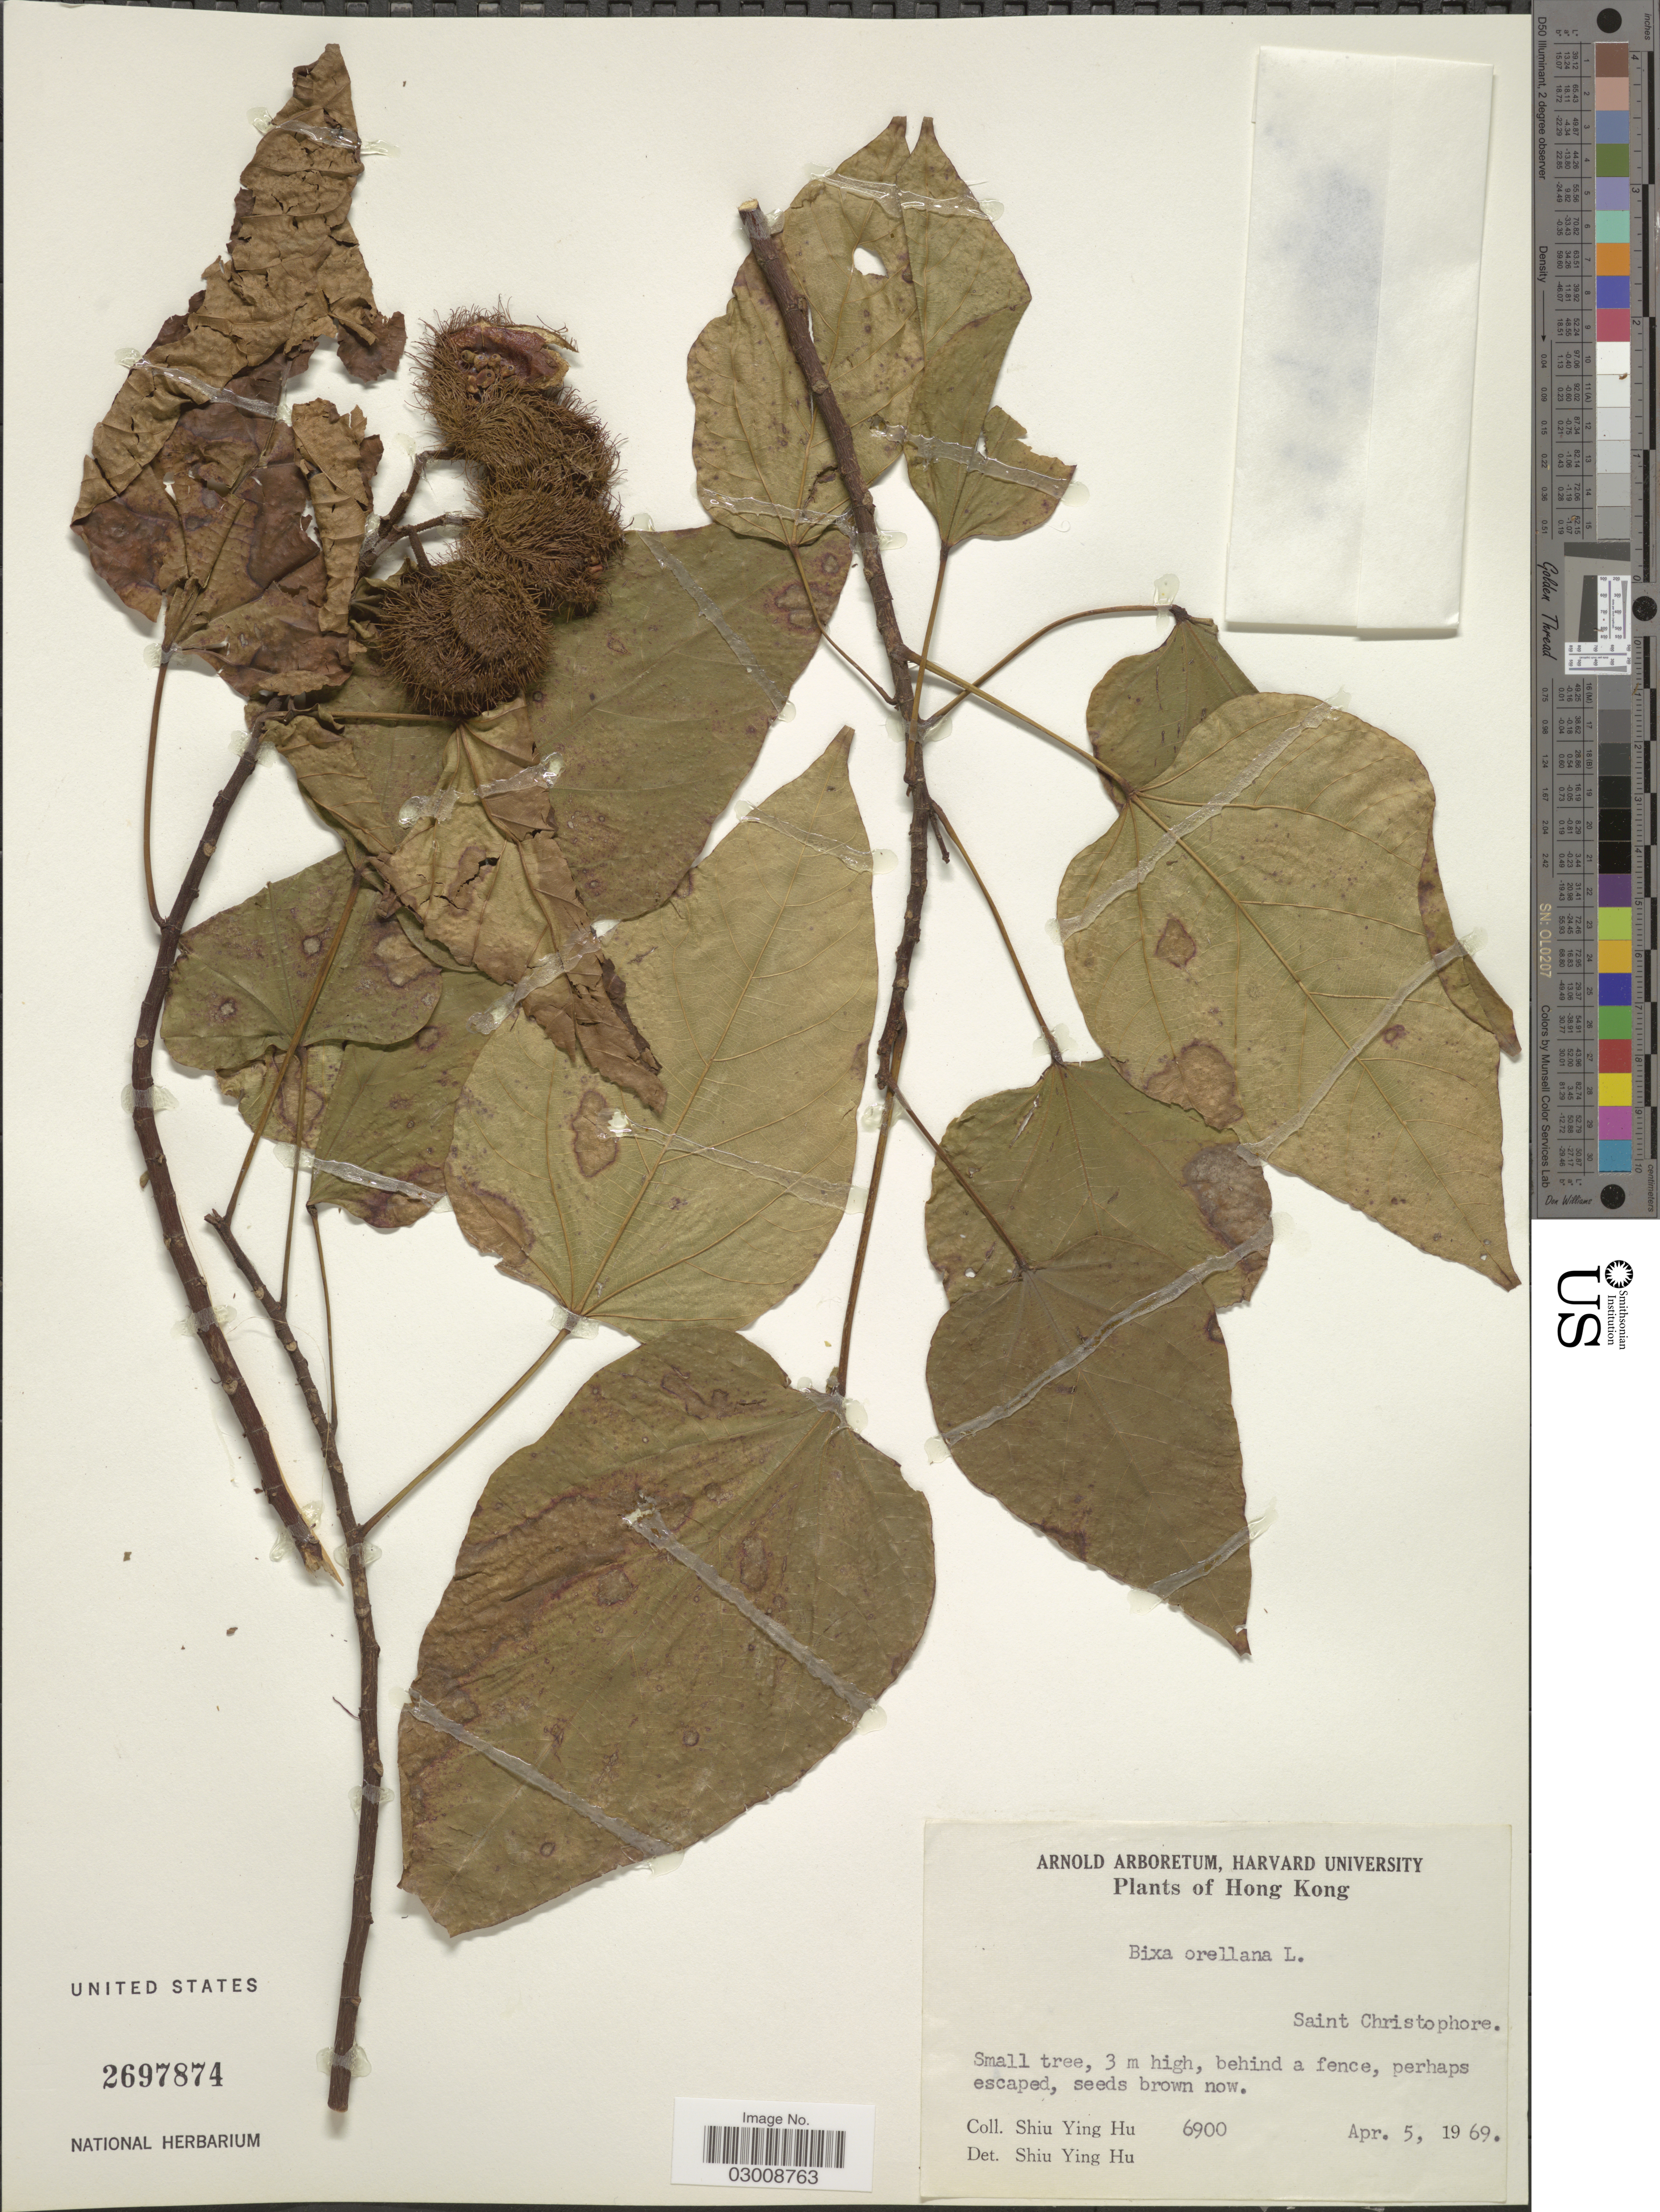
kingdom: Plantae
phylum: Tracheophyta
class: Magnoliopsida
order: Malvales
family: Bixaceae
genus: Bixa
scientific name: Bixa orellana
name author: L.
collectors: S. Y. Hu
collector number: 6900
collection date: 1969-04-05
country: China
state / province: Hong Kong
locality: Saint Christophore.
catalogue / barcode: US 2697874